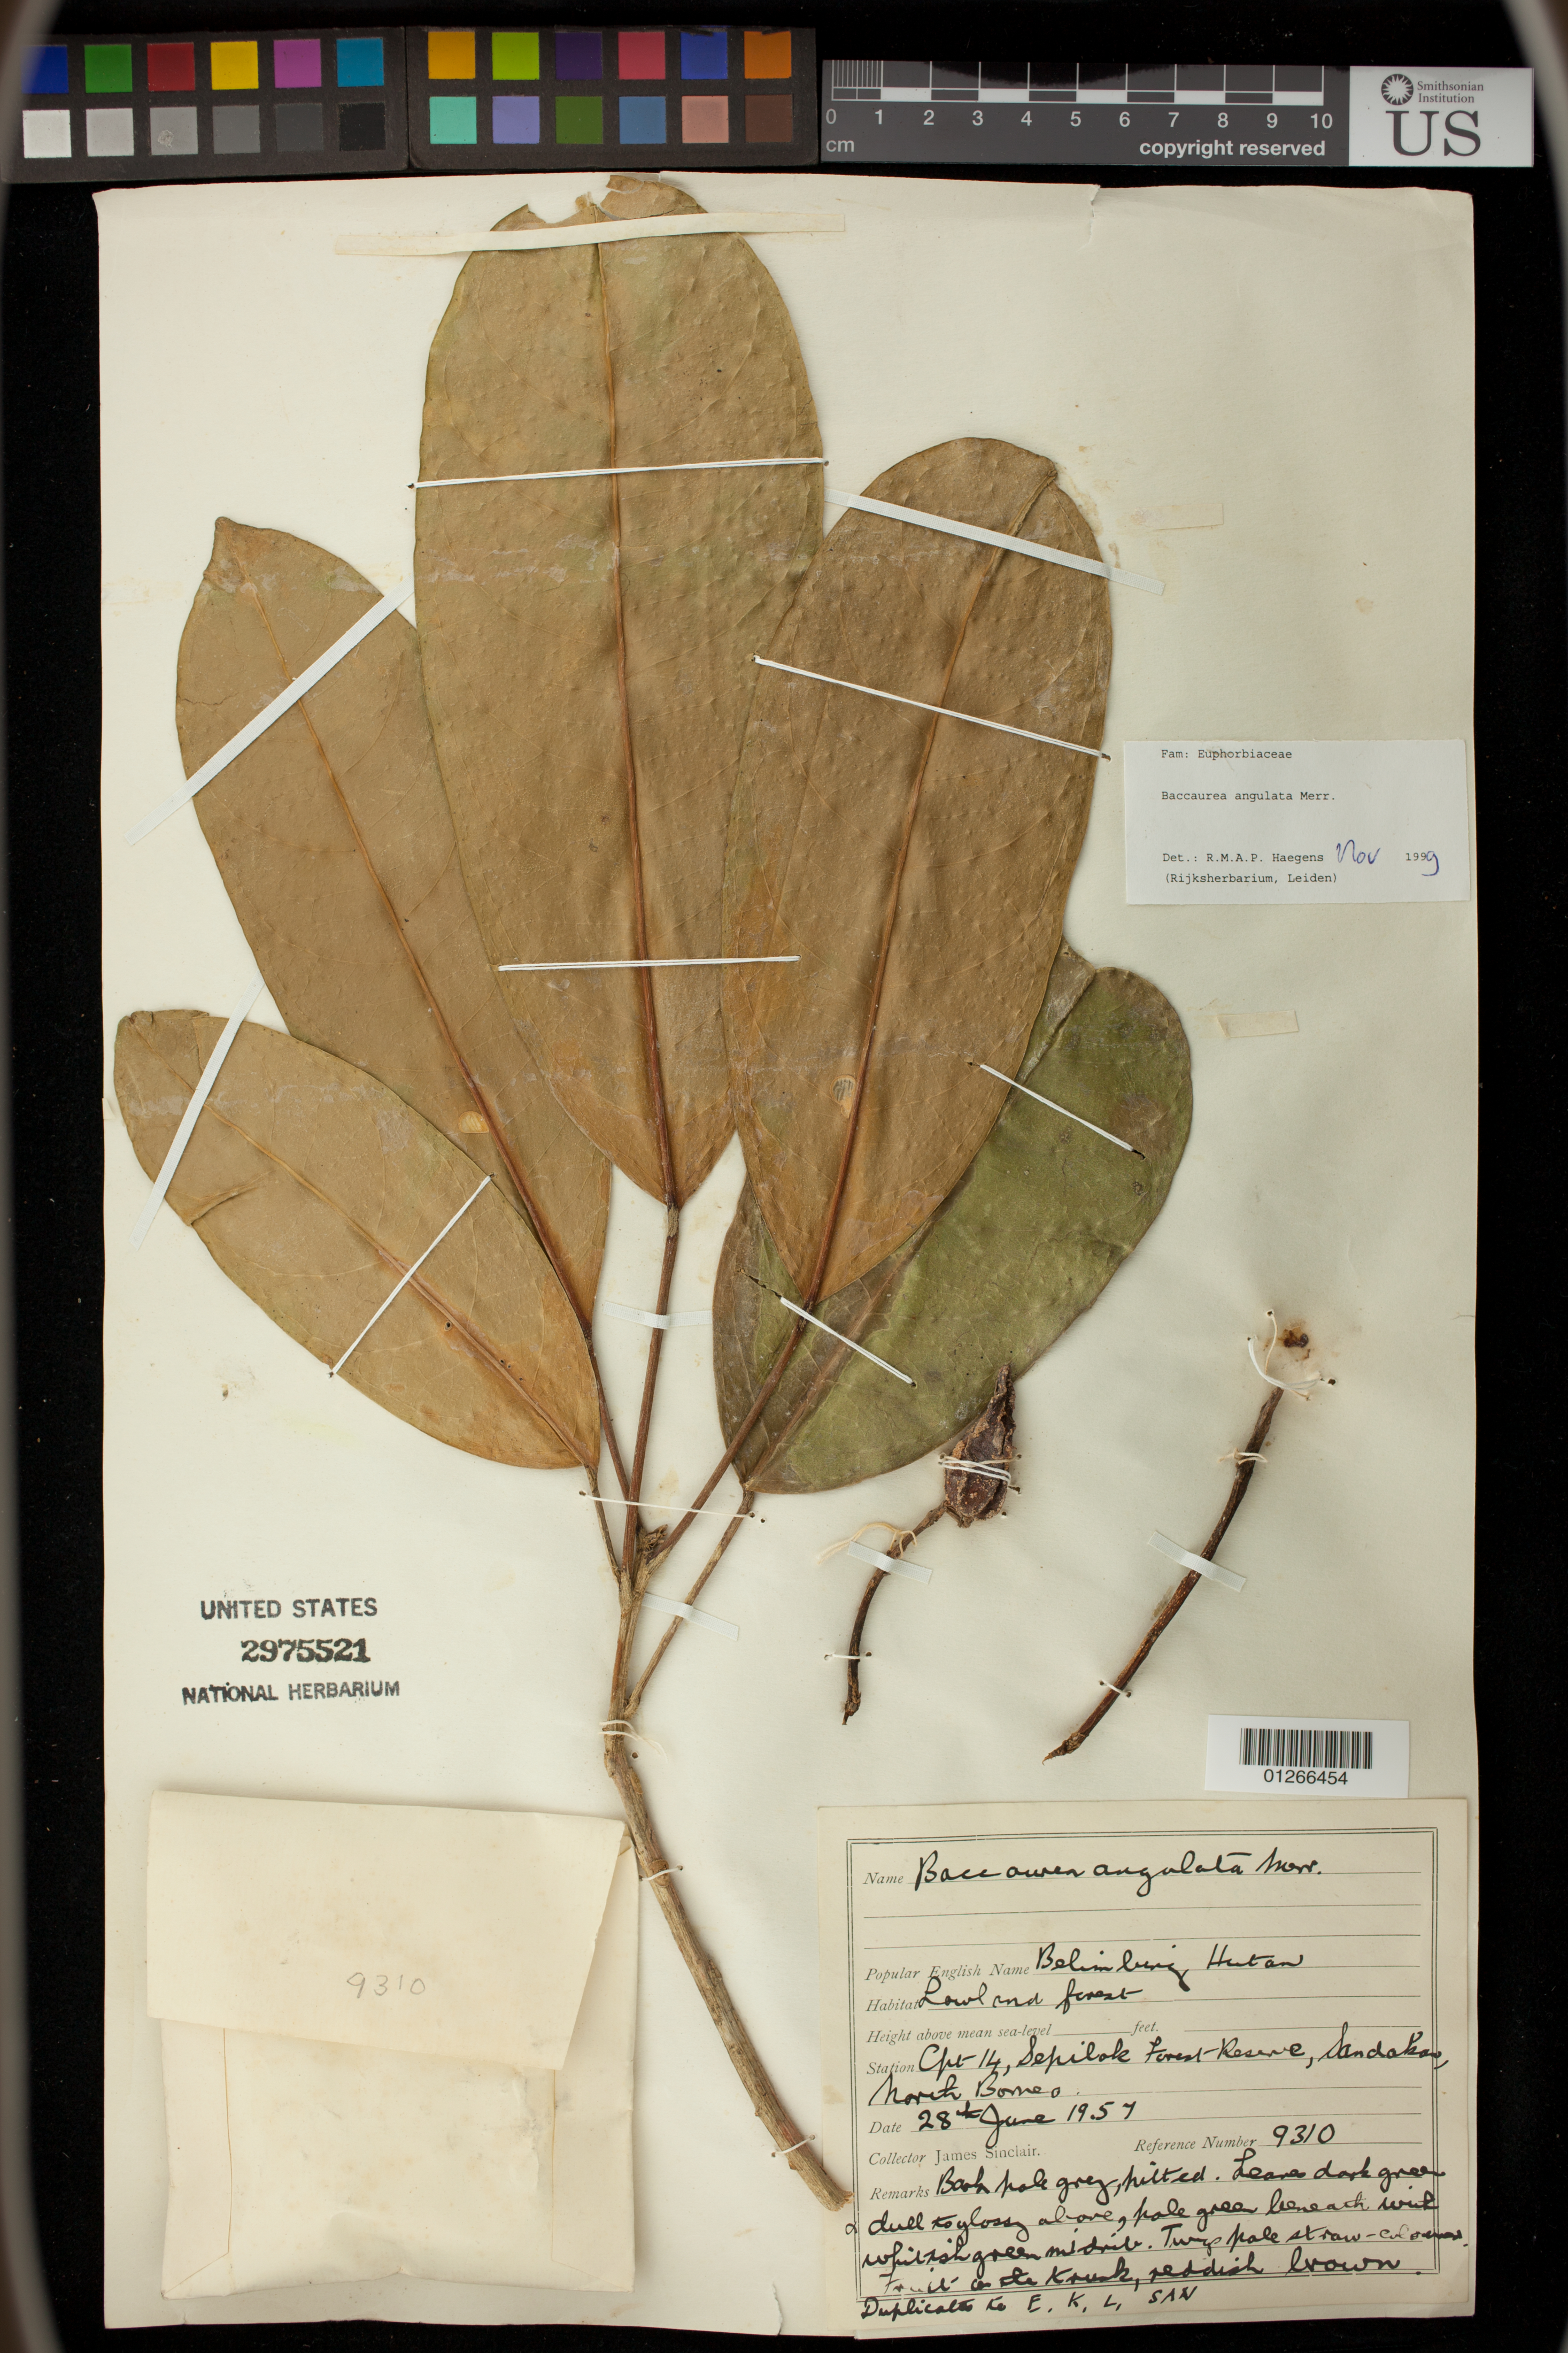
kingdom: Plantae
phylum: Tracheophyta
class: Magnoliopsida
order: Malpighiales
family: Phyllanthaceae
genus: Baccaurea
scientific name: Baccaurea angulata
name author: Merr.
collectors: J. Sinclair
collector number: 9310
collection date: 1957-06-28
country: Malaysia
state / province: Sabah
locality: Cpe-14, Sepilok Forest Reserve, Sandakan, North Borneo.